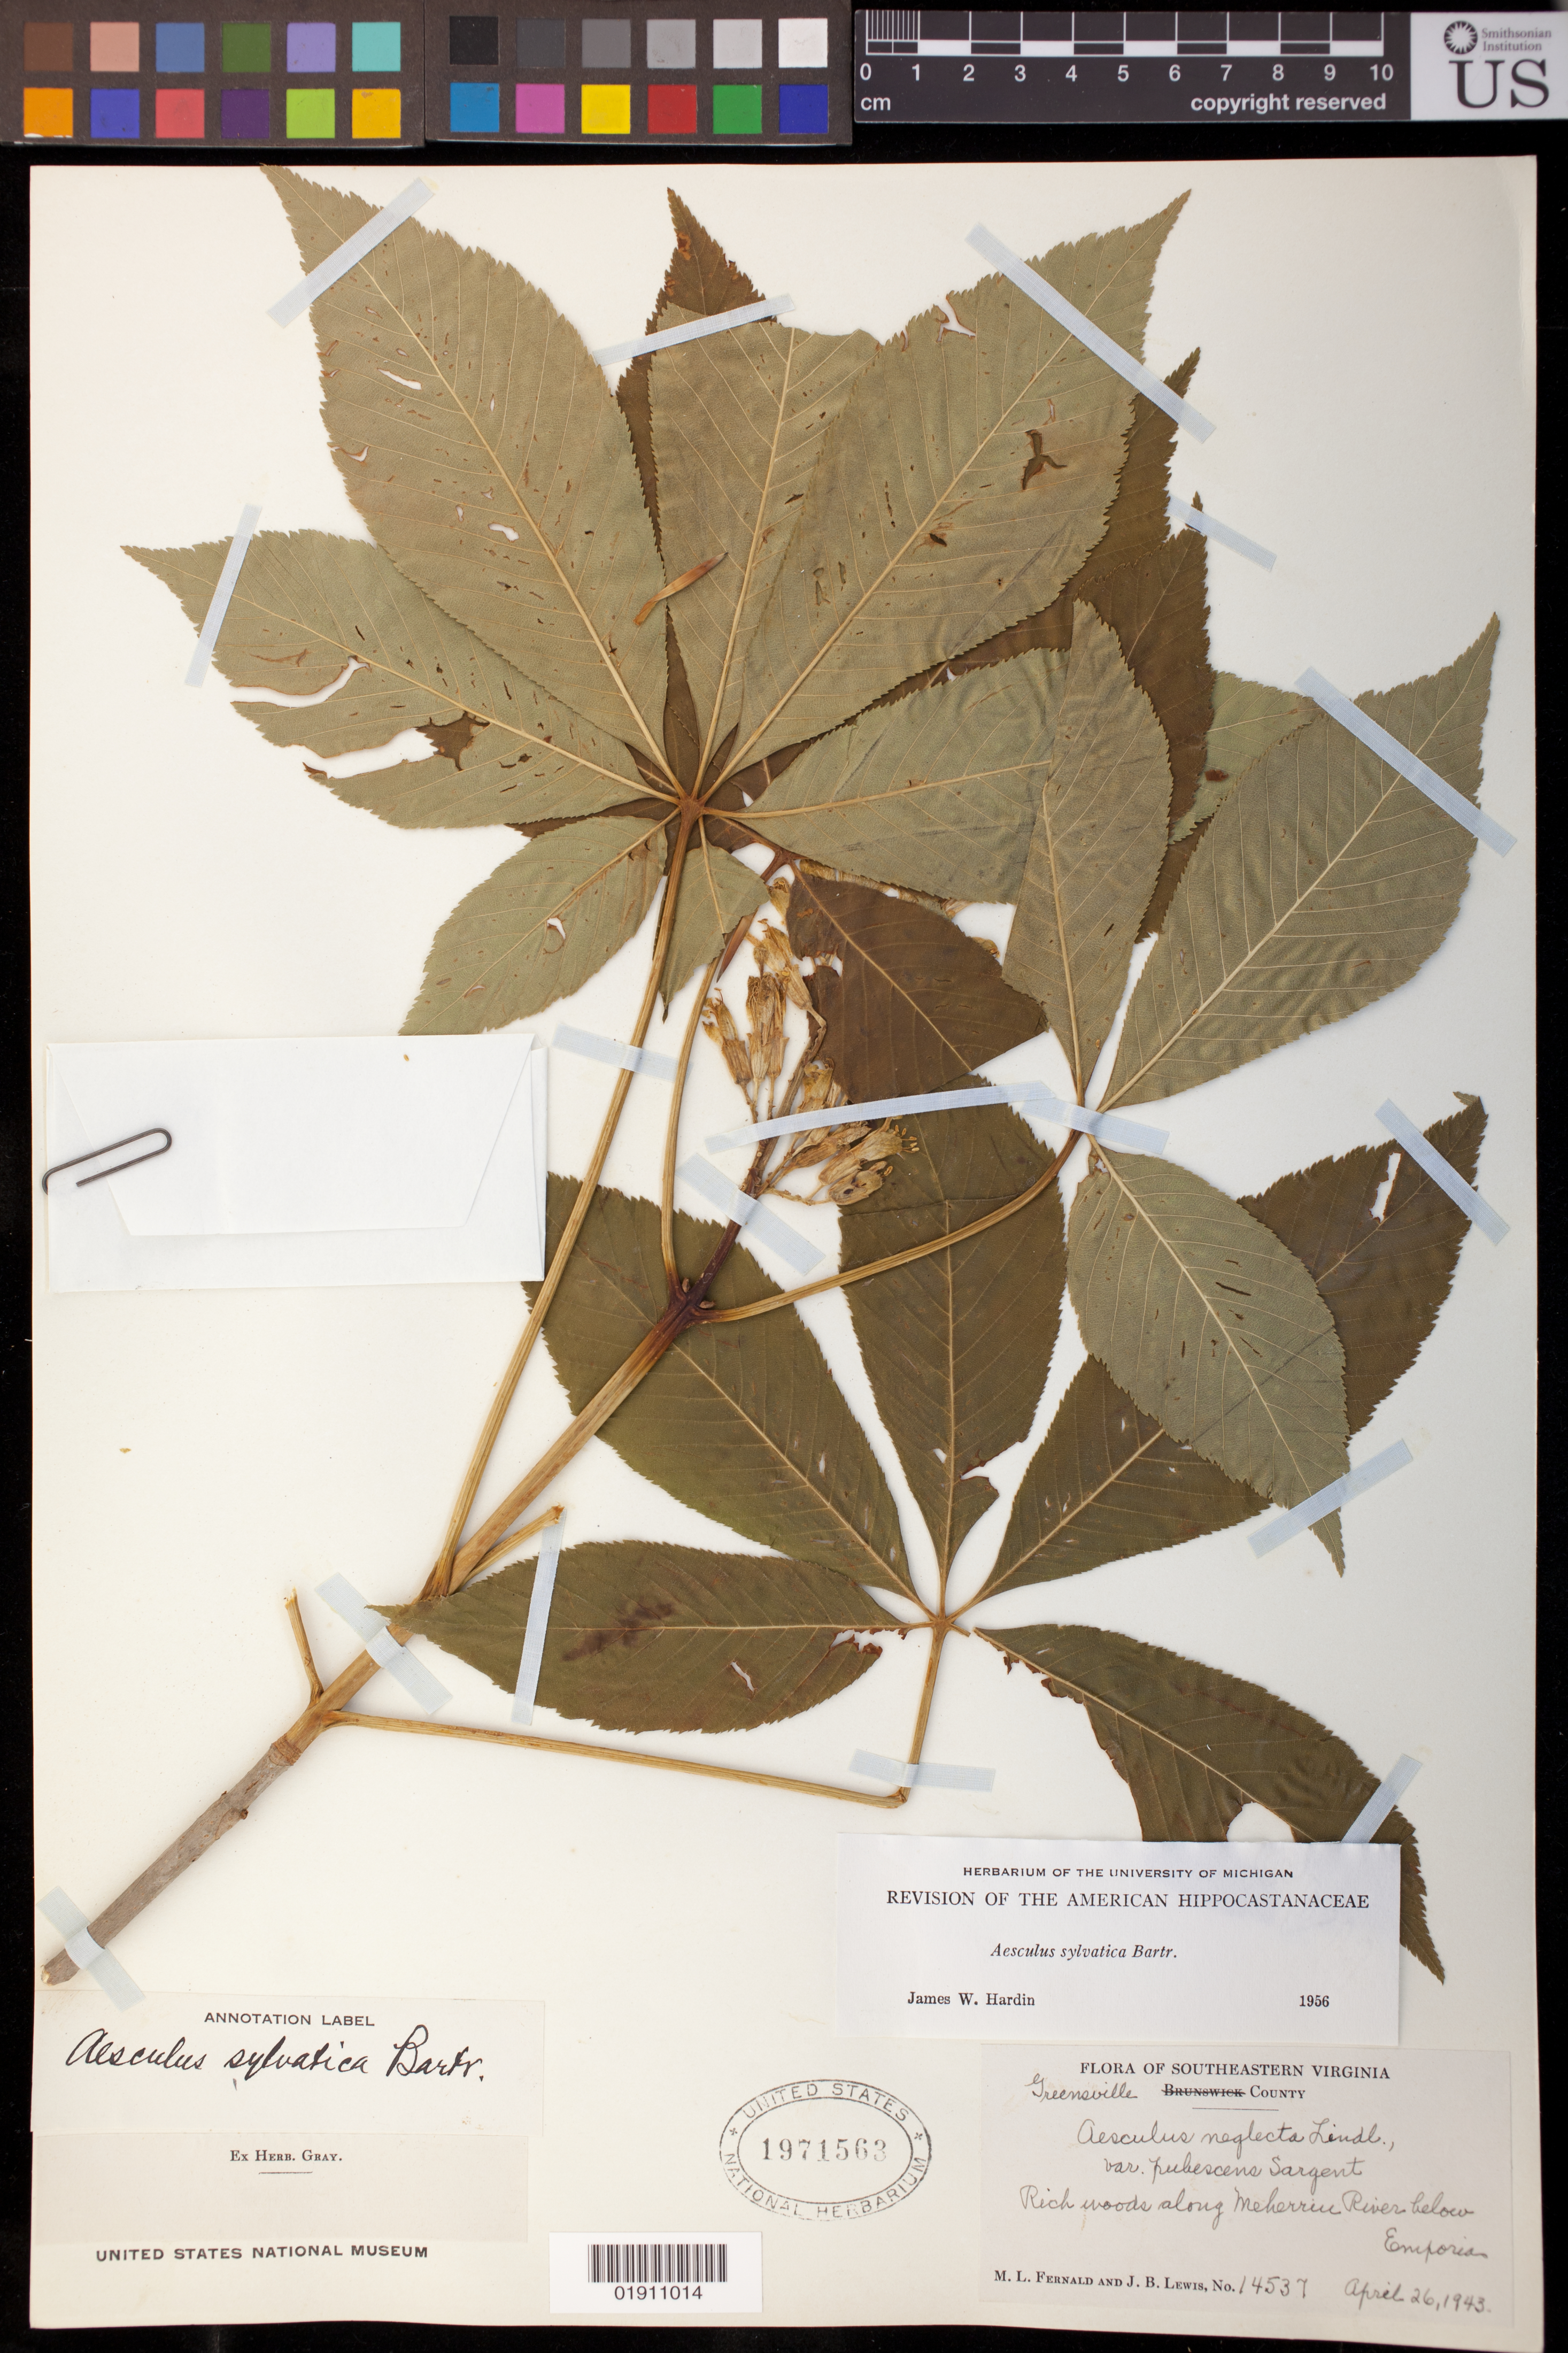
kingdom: Plantae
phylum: Tracheophyta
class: Magnoliopsida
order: Sapindales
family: Sapindaceae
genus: Aesculus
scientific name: Aesculus sylvatica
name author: W. Bartram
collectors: M. L. Fernald & J. B. Lewis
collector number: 14537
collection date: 1943-04-26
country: United States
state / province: Virginia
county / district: Greensville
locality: along Meherrin River below Emporia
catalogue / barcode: US 1971563